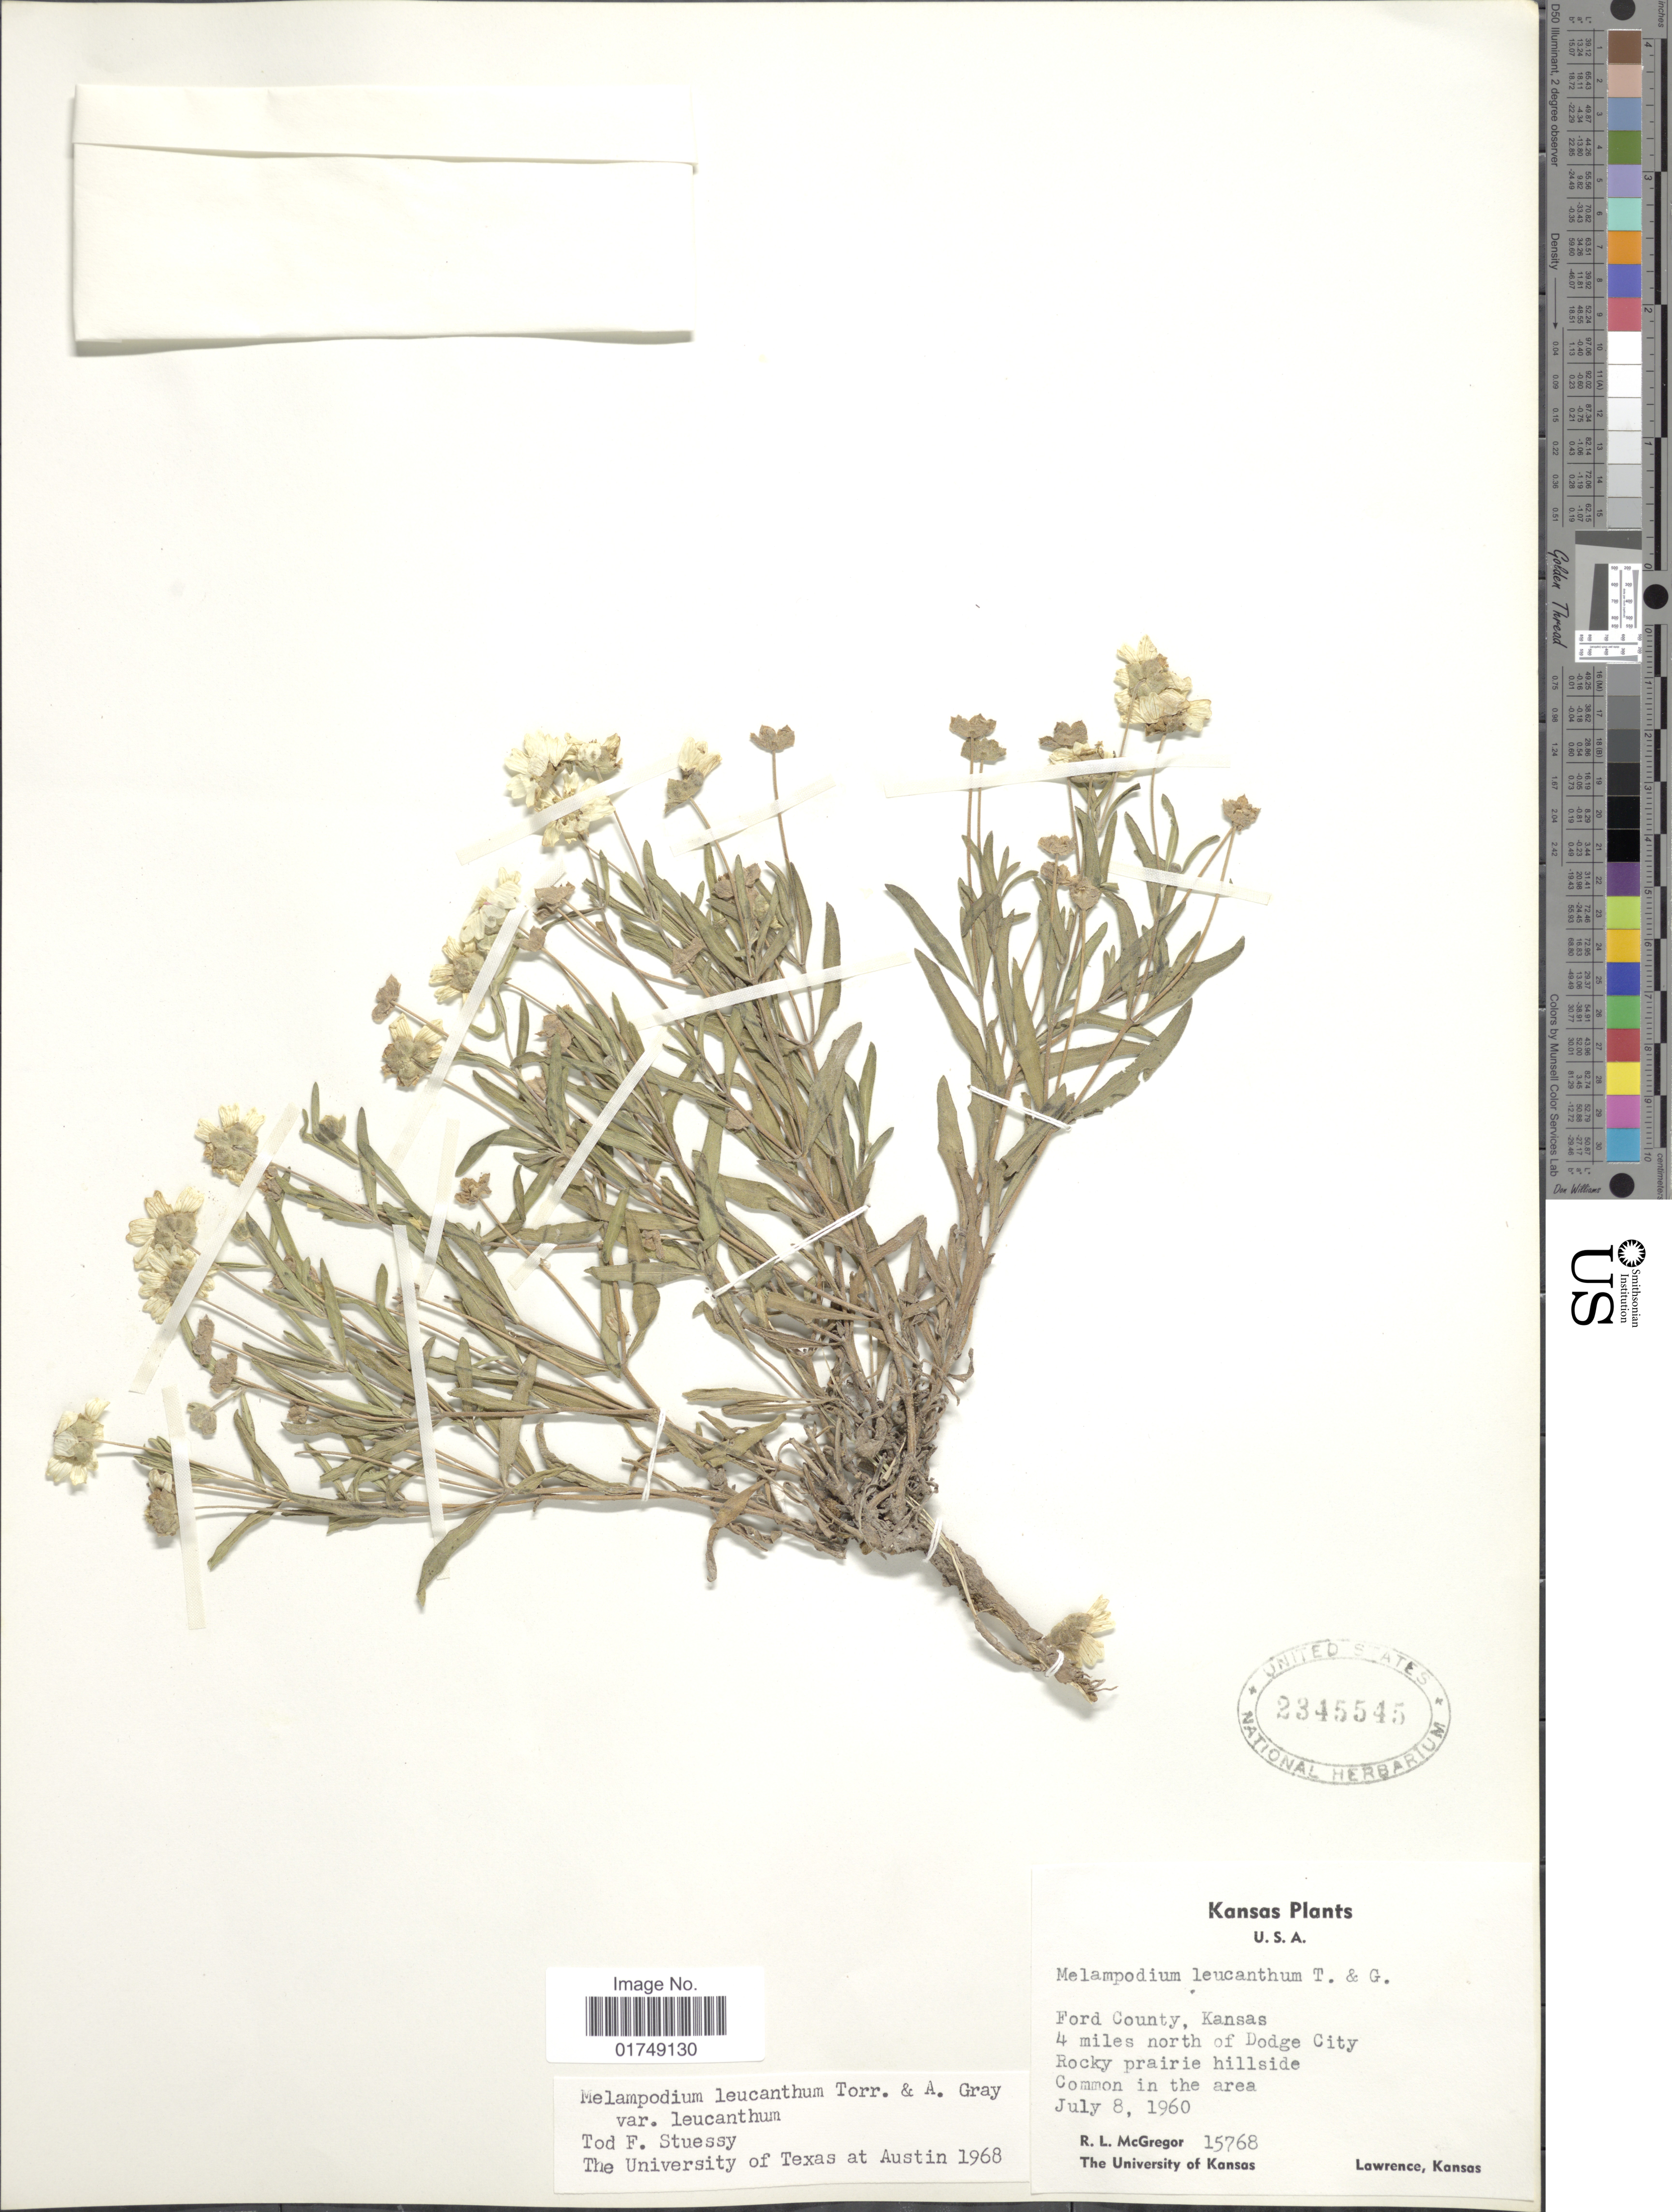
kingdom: Plantae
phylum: Tracheophyta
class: Magnoliopsida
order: Asterales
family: Asteraceae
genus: Melampodium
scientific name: Melampodium leucanthum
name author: Torr. & A. Gray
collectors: R. McGregor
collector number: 15768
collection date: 1960-07-08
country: United States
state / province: Kansas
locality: U.S.A., Ford County, 4 miles north of Dodge City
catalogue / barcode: US 2345545